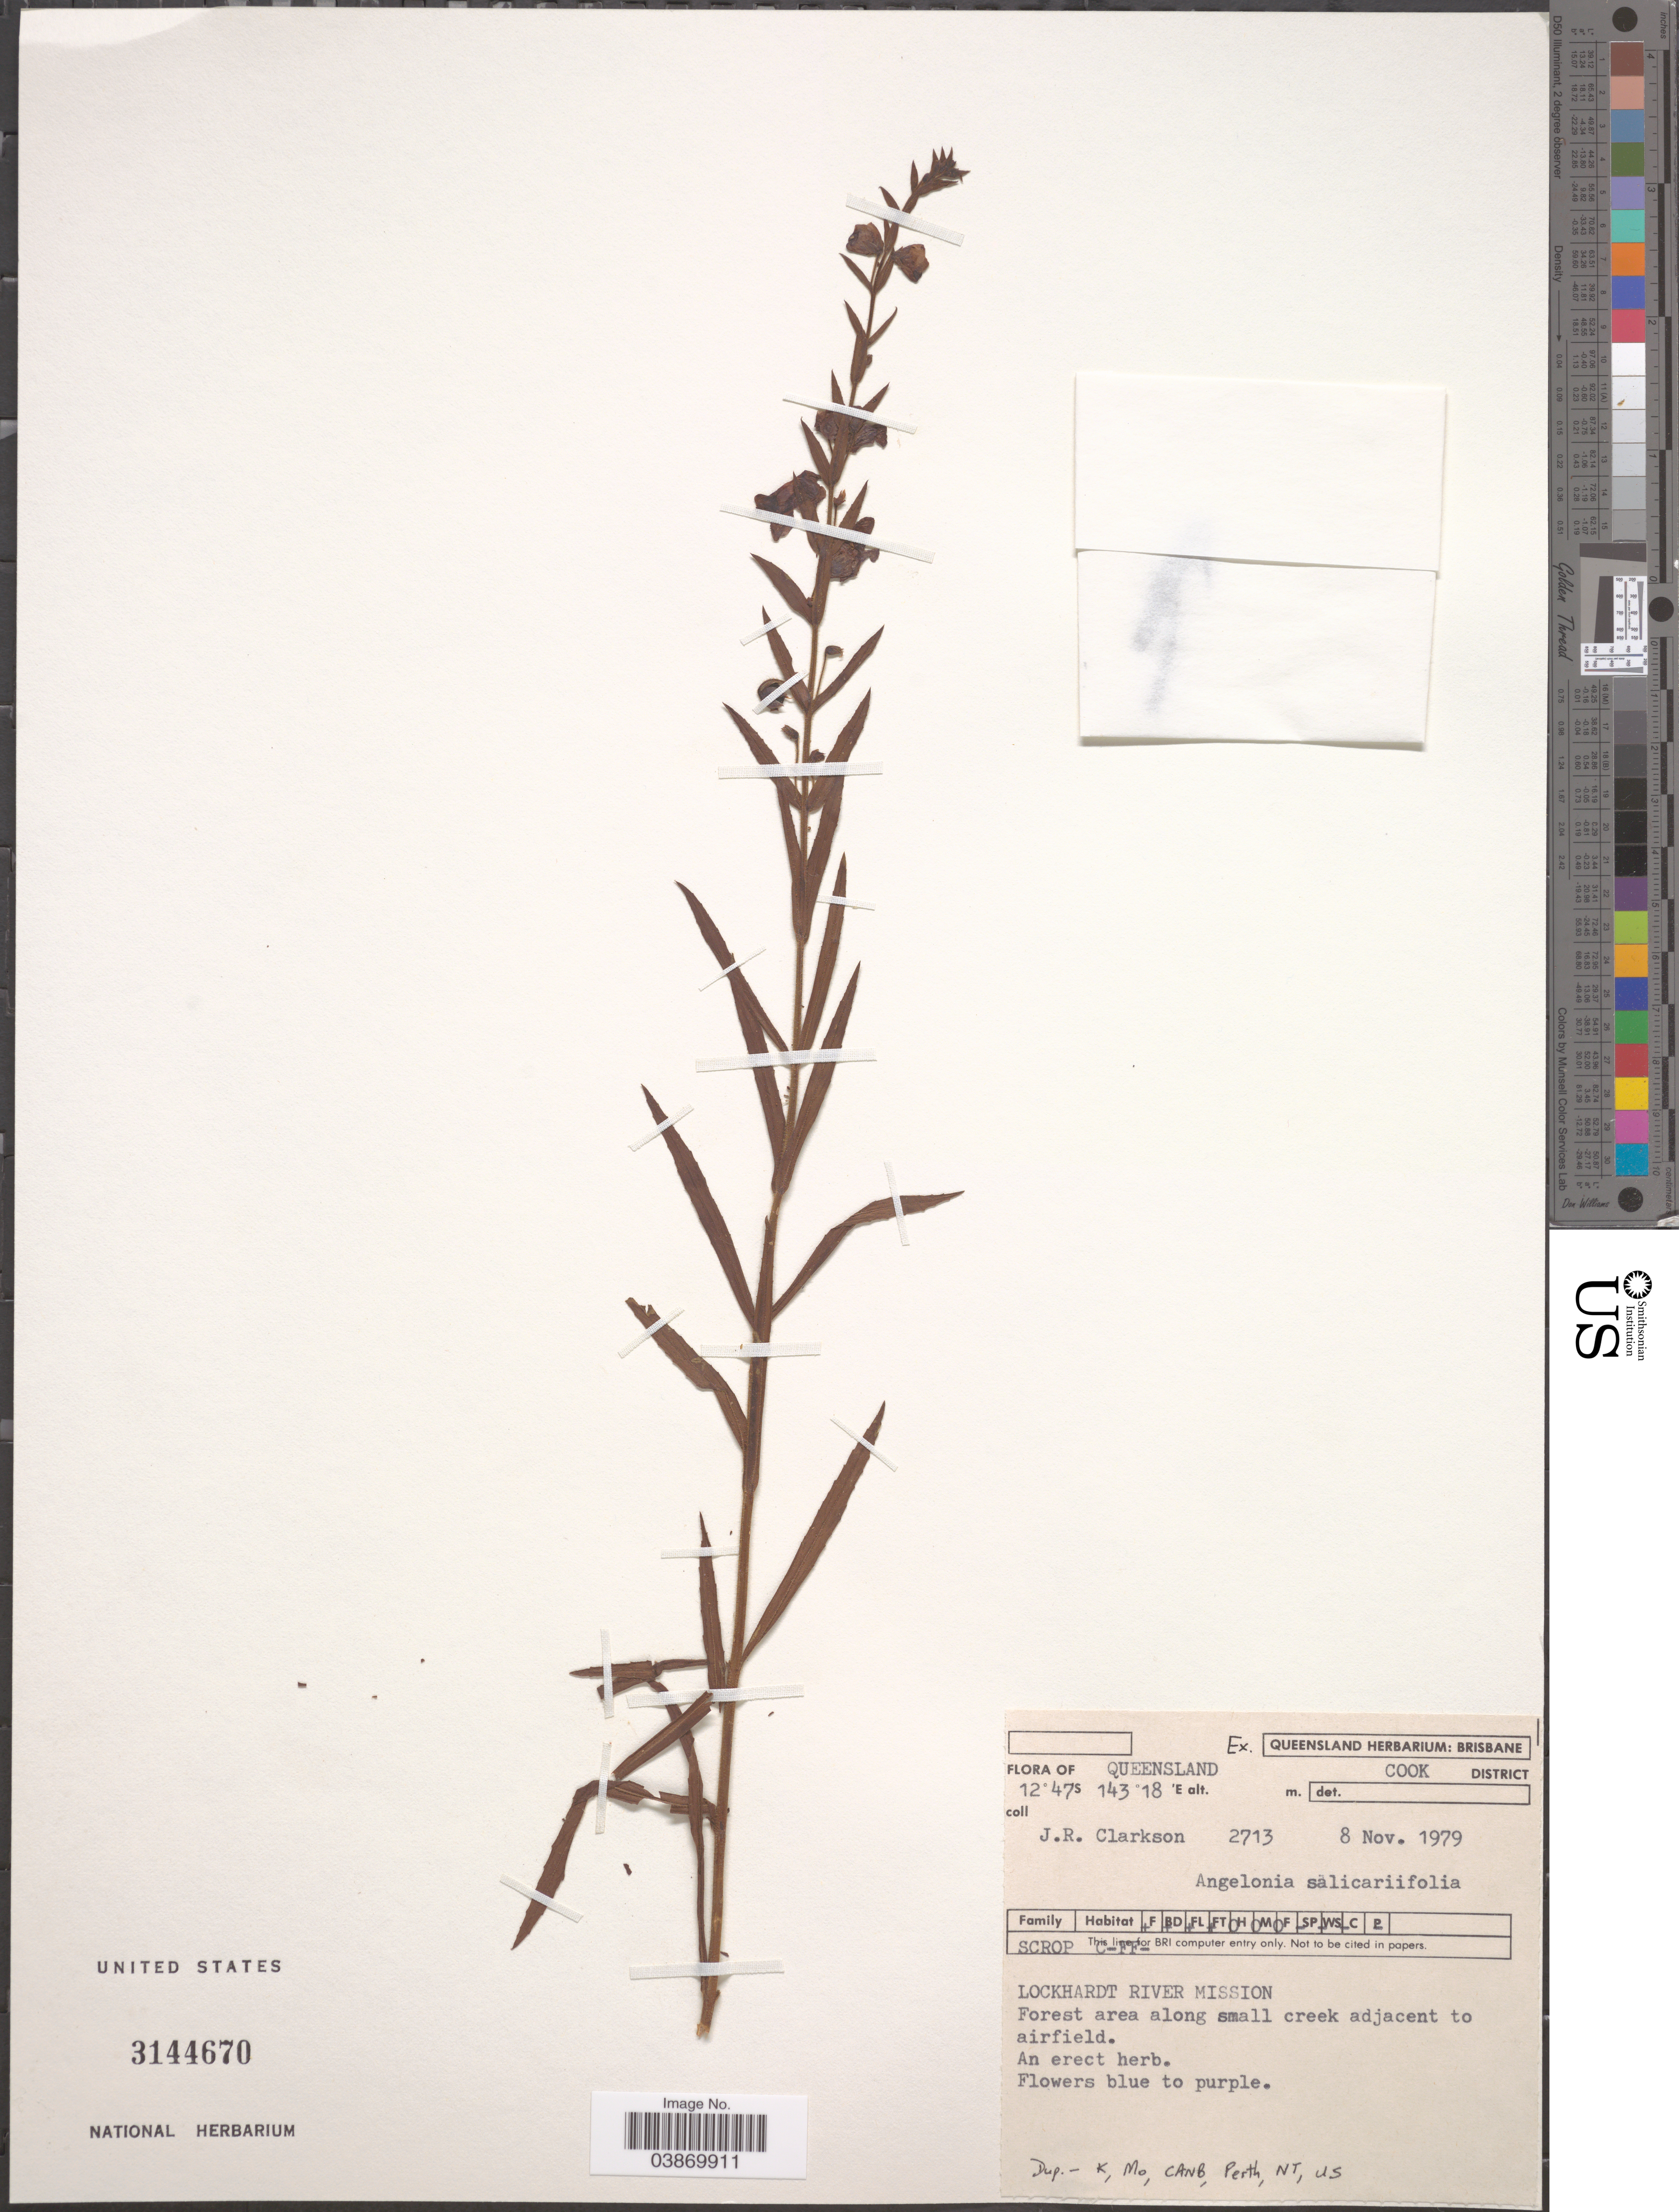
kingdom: Plantae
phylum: Tracheophyta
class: Magnoliopsida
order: Lamiales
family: Plantaginaceae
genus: Angelonia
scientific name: Angelonia salicariifolia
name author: Bonpl.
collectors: J. Clarkson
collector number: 2713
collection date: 1979-11-08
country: Australia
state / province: Queensland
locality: Cook District. Lockhardt River Mission. Forest area along small creek adjacent to airfield.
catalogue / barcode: US 3144670